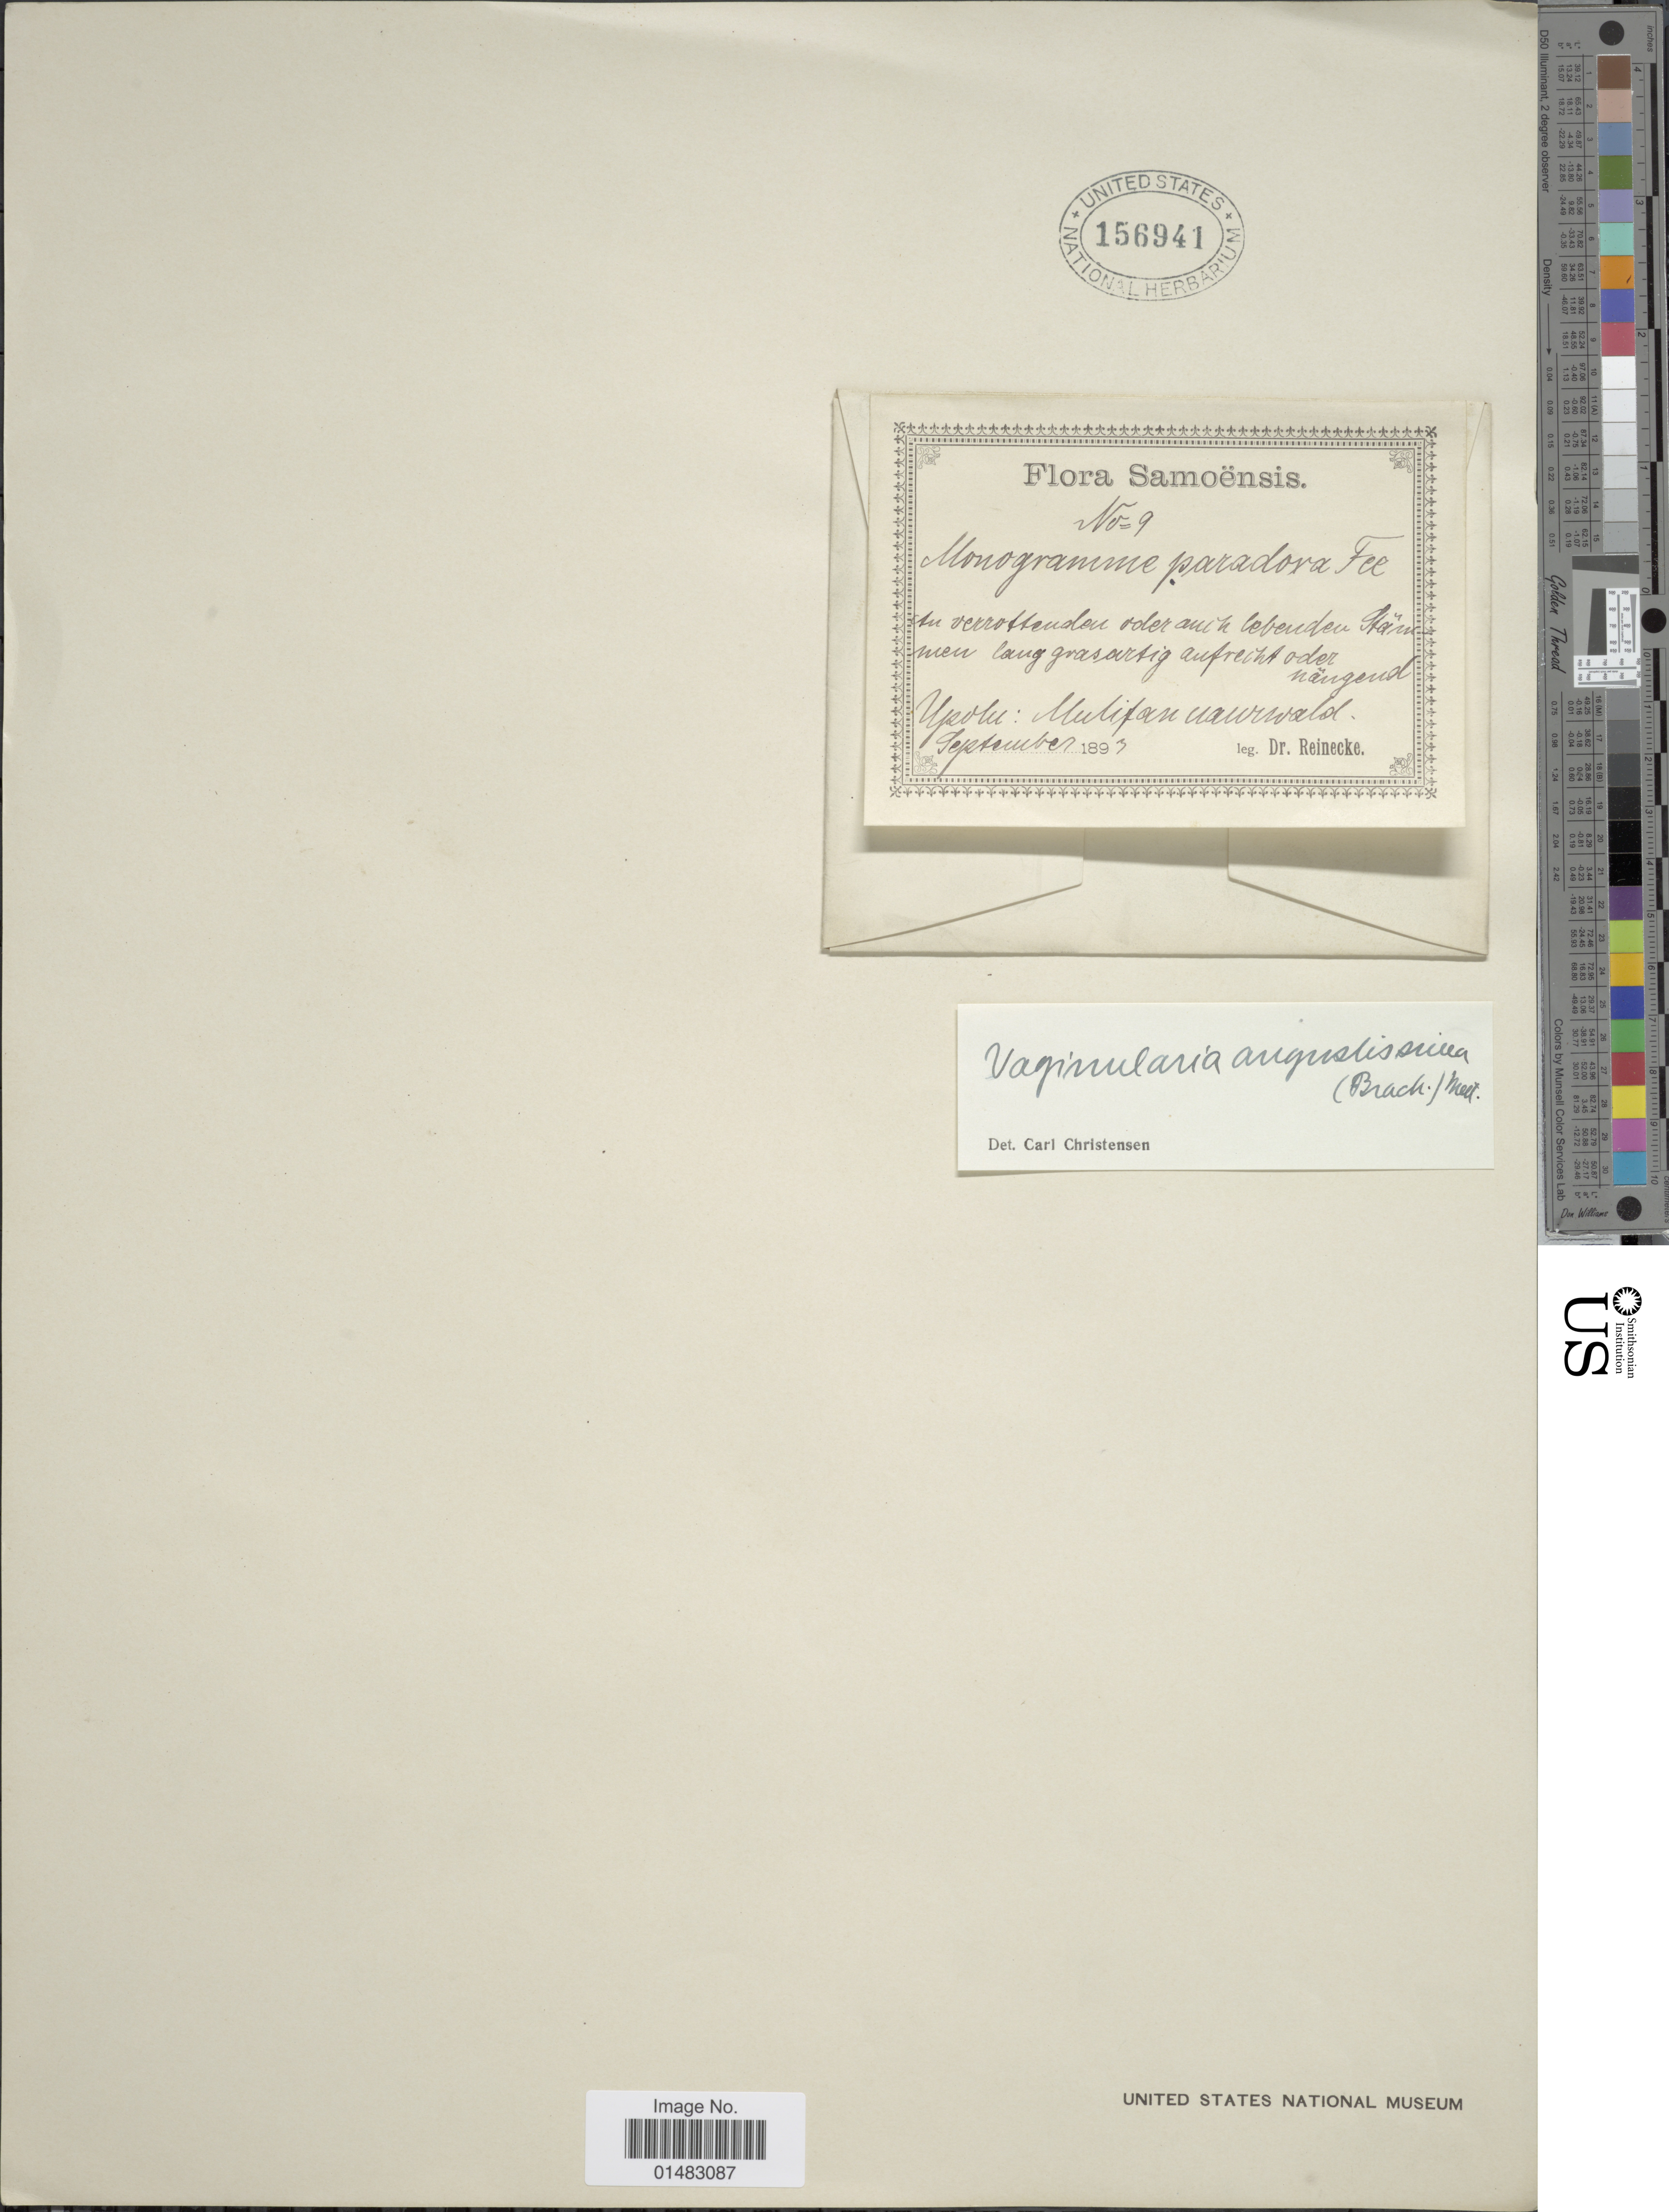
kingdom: Plantae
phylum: Tracheophyta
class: Polypodiopsida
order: Polypodiales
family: Pteridaceae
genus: Vaginularia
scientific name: Vaginularia angustissima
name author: (Brack.) Mett.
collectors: -- Reinecke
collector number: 9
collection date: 1897-09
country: Samoa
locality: Upolu: Mulipan nawrwald [interpreted]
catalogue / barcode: US 156941